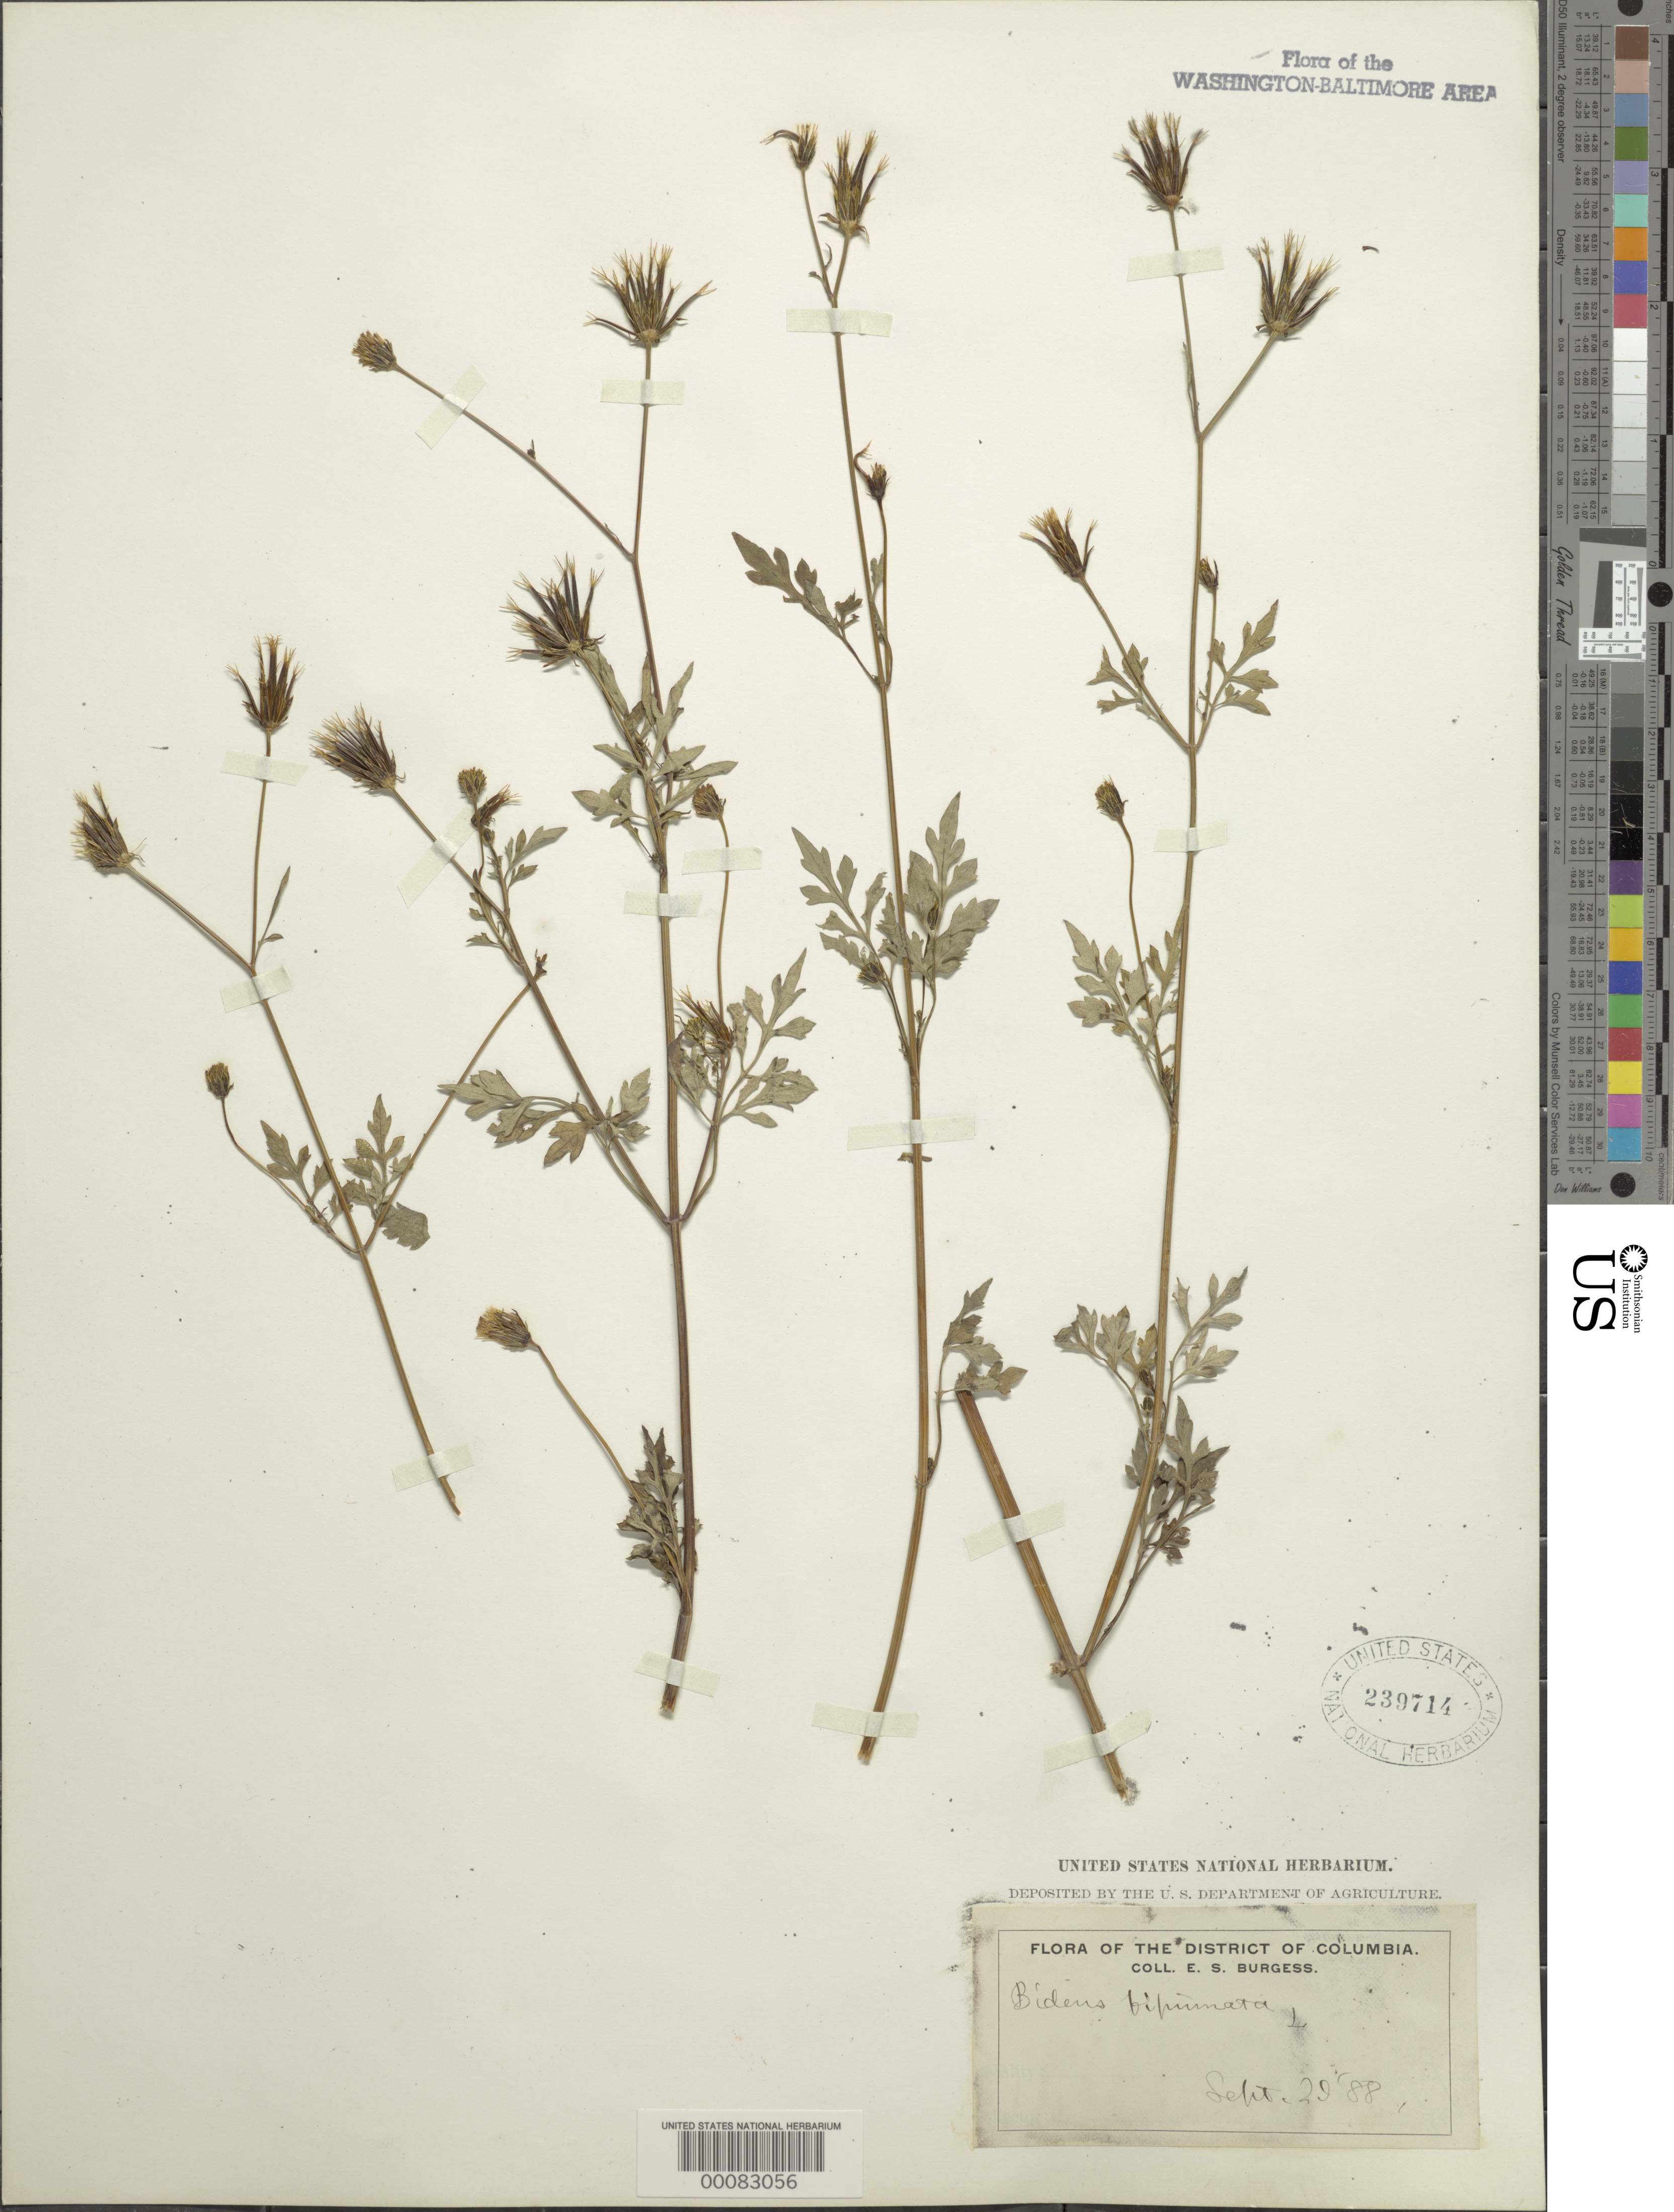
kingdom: Plantae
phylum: Tracheophyta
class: Magnoliopsida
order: Asterales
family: Asteraceae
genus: Bidens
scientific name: Bidens bipinnata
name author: L.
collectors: E. Burgess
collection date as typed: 29 Sep 1888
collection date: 1888-09-29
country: United States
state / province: District of Columbia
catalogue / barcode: US 239714